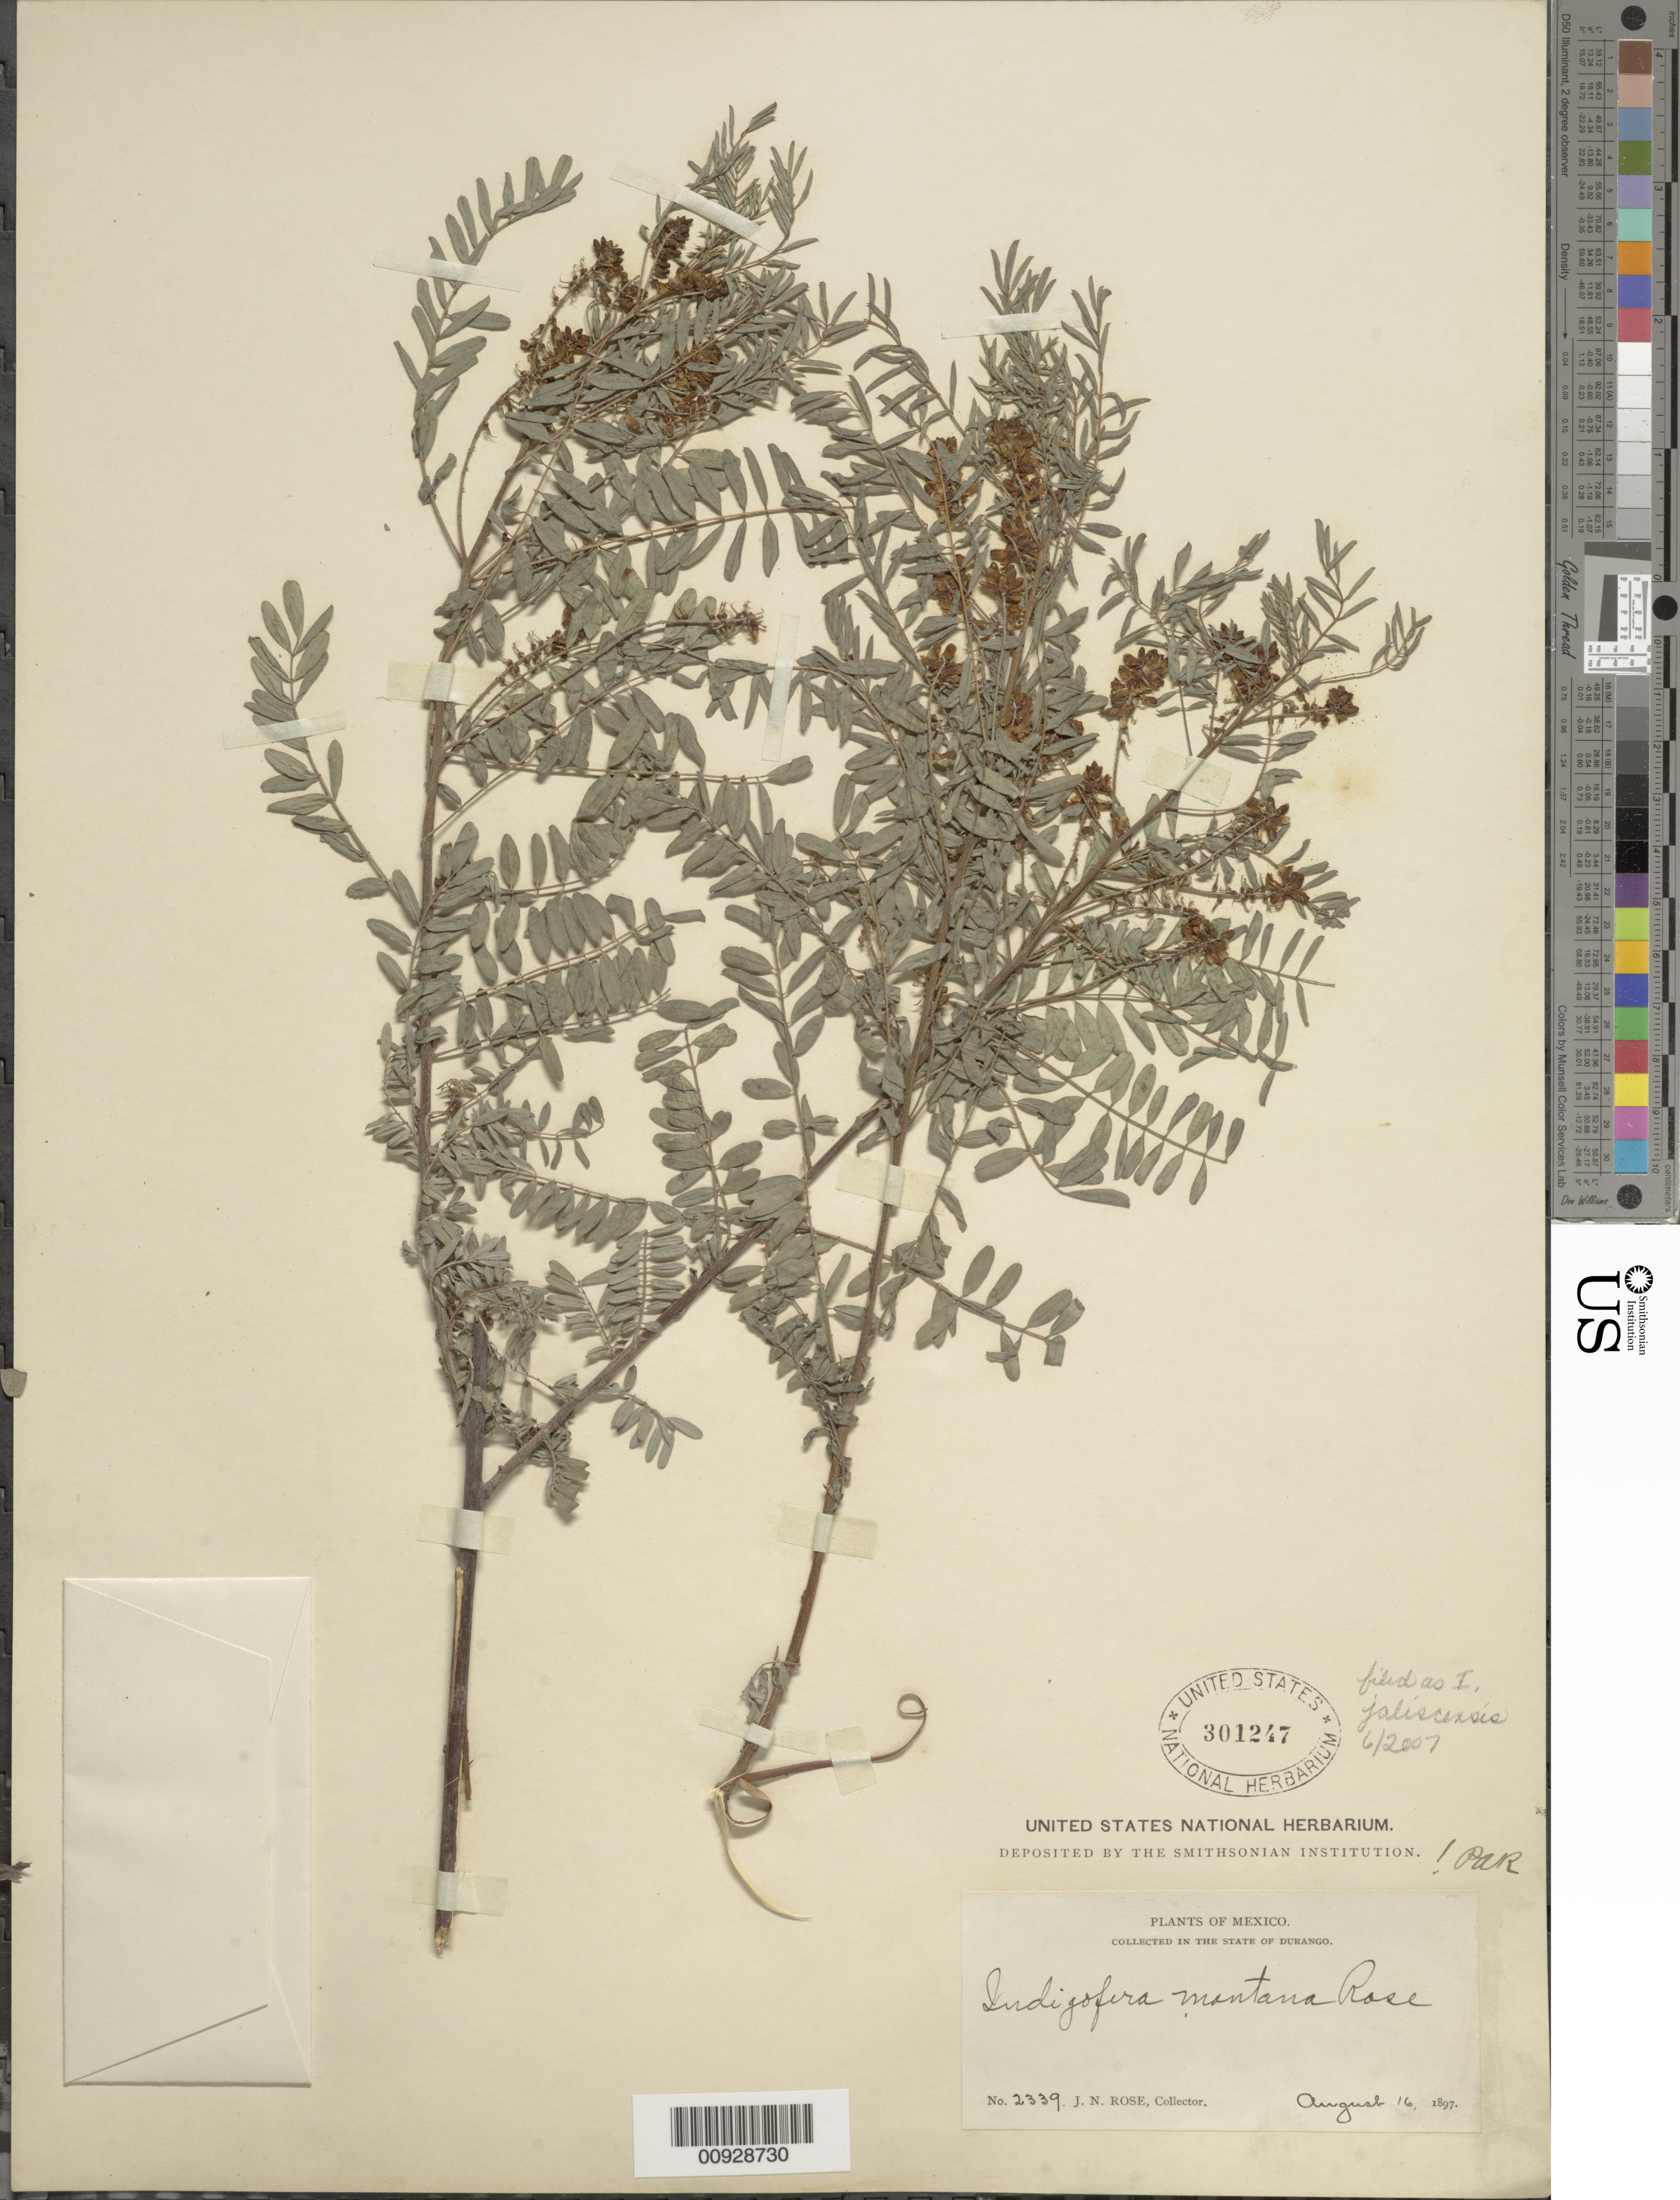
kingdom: Plantae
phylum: Tracheophyta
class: Magnoliopsida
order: Fabales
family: Fabaceae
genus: Indigofera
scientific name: Indigofera jaliscensis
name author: Rose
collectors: J. N. Rose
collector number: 2339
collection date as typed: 16 Aug 1897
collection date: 1897-08-16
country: Mexico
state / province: Durango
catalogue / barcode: US 301247